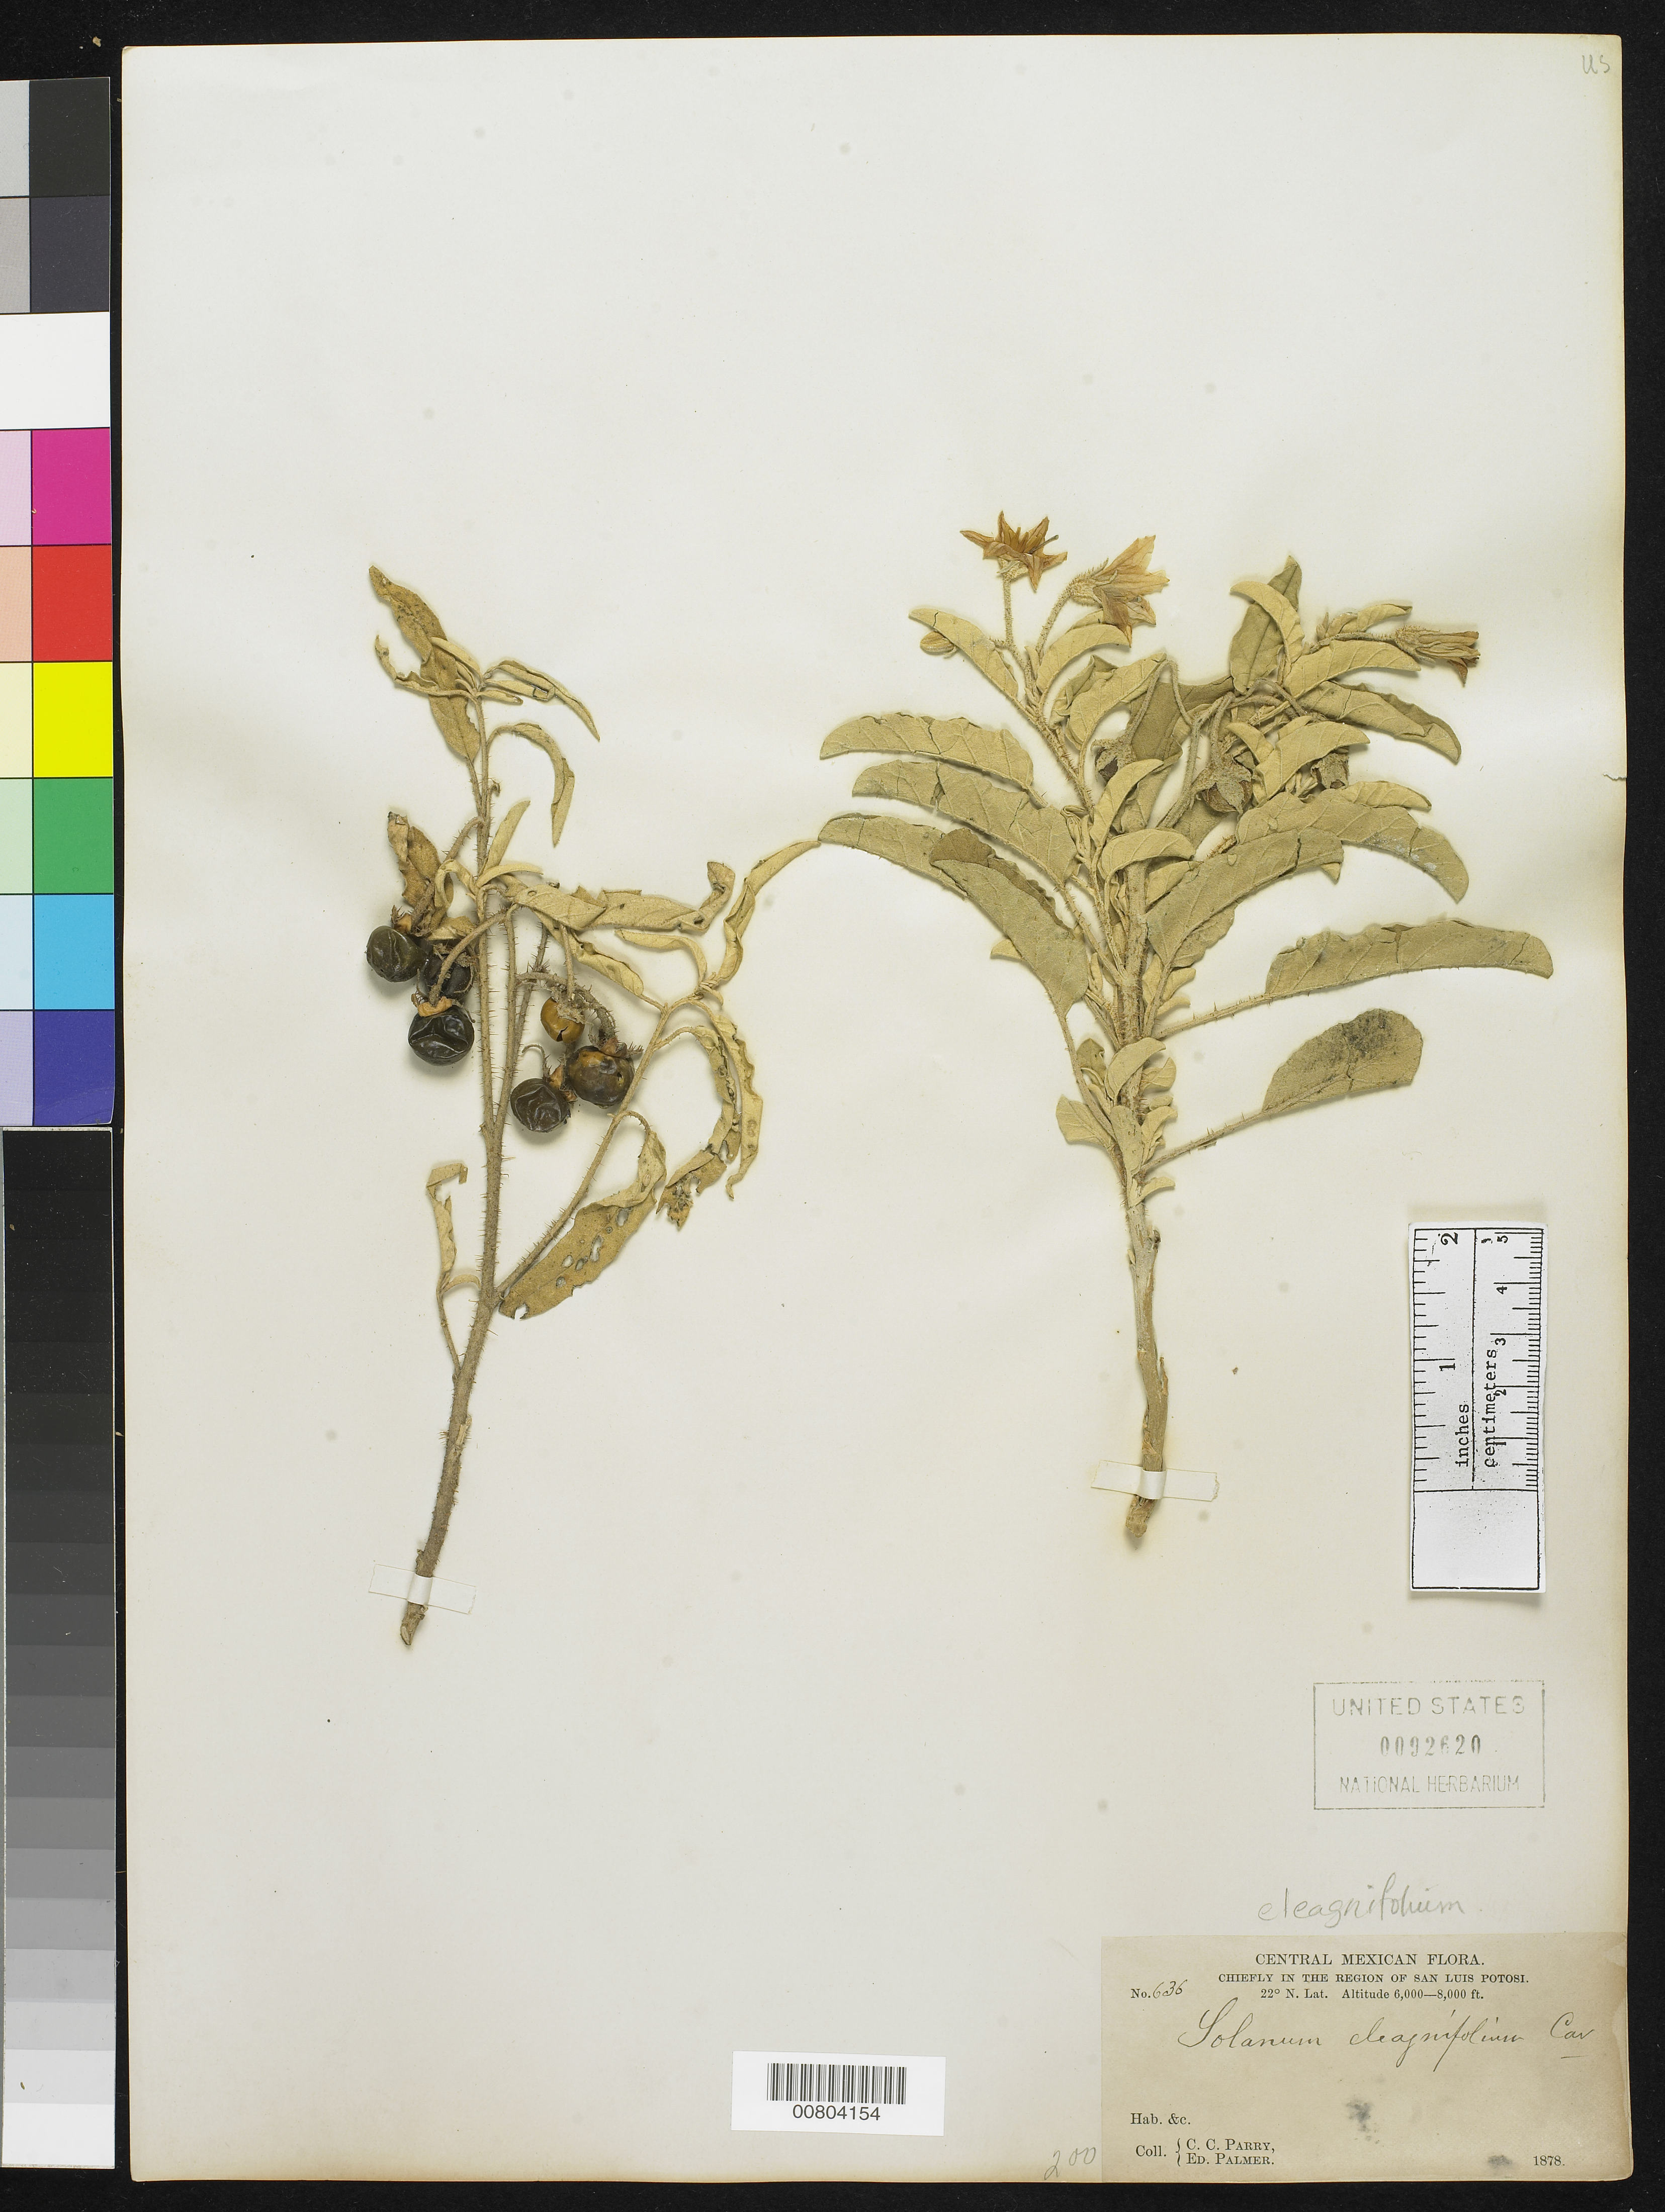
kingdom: Plantae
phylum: Tracheophyta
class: Magnoliopsida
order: Solanales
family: Solanaceae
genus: Solanum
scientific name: Solanum elaeagnifolium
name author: Cav.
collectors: C. C. Parry & E. Palmer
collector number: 636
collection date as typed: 1878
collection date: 1878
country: Mexico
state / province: San Luis Potosí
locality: Chiefly in the region of San Luis Potosí.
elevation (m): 1829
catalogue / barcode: US 92620